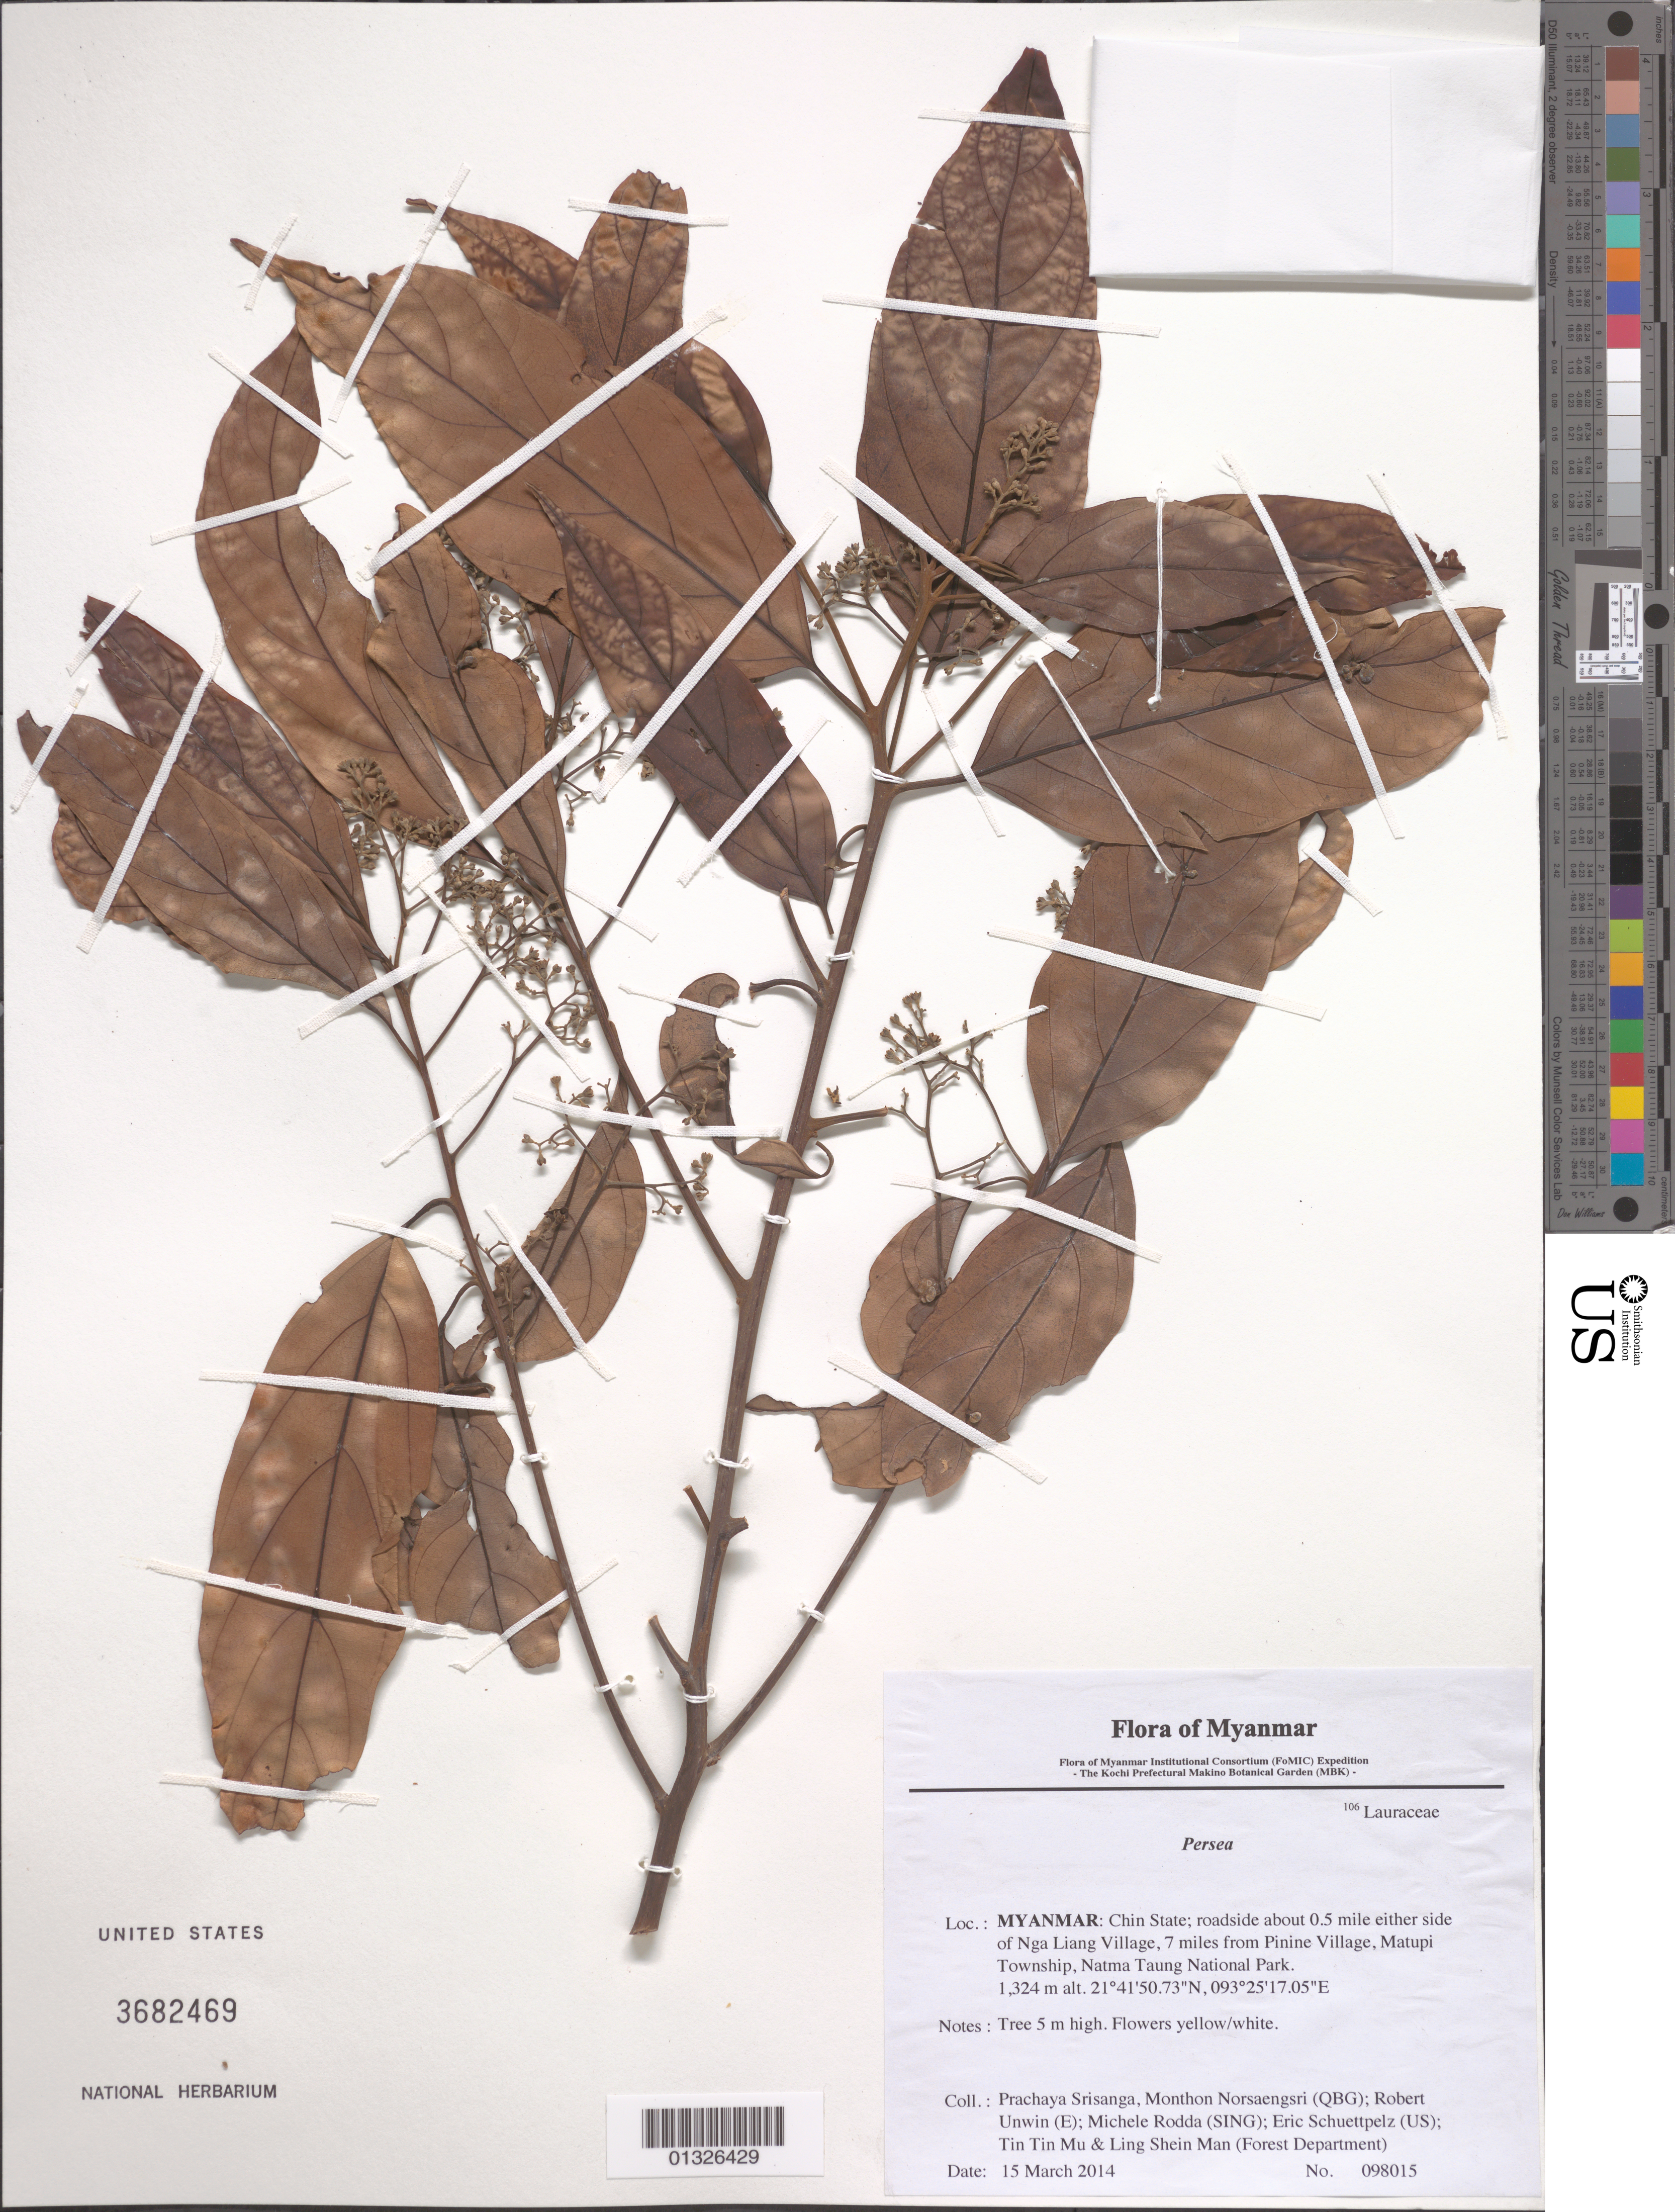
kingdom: Plantae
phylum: Tracheophyta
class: Magnoliopsida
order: Laurales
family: Lauraceae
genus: Persea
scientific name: Persea sp.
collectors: P. Srisanga, M. Norsaengsri, R. Unwin, M. Rodda, E. Schuettpelz, Tin Tin Mu & Ling Shein Man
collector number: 98015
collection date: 2014-03-15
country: Myanmar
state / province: Chin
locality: Roadside about 0.5 mile either side of Nga Liang Village, 7 miles from Pinine Village, Matupi Township, Natma Taung National Park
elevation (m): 1324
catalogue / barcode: US 3682469